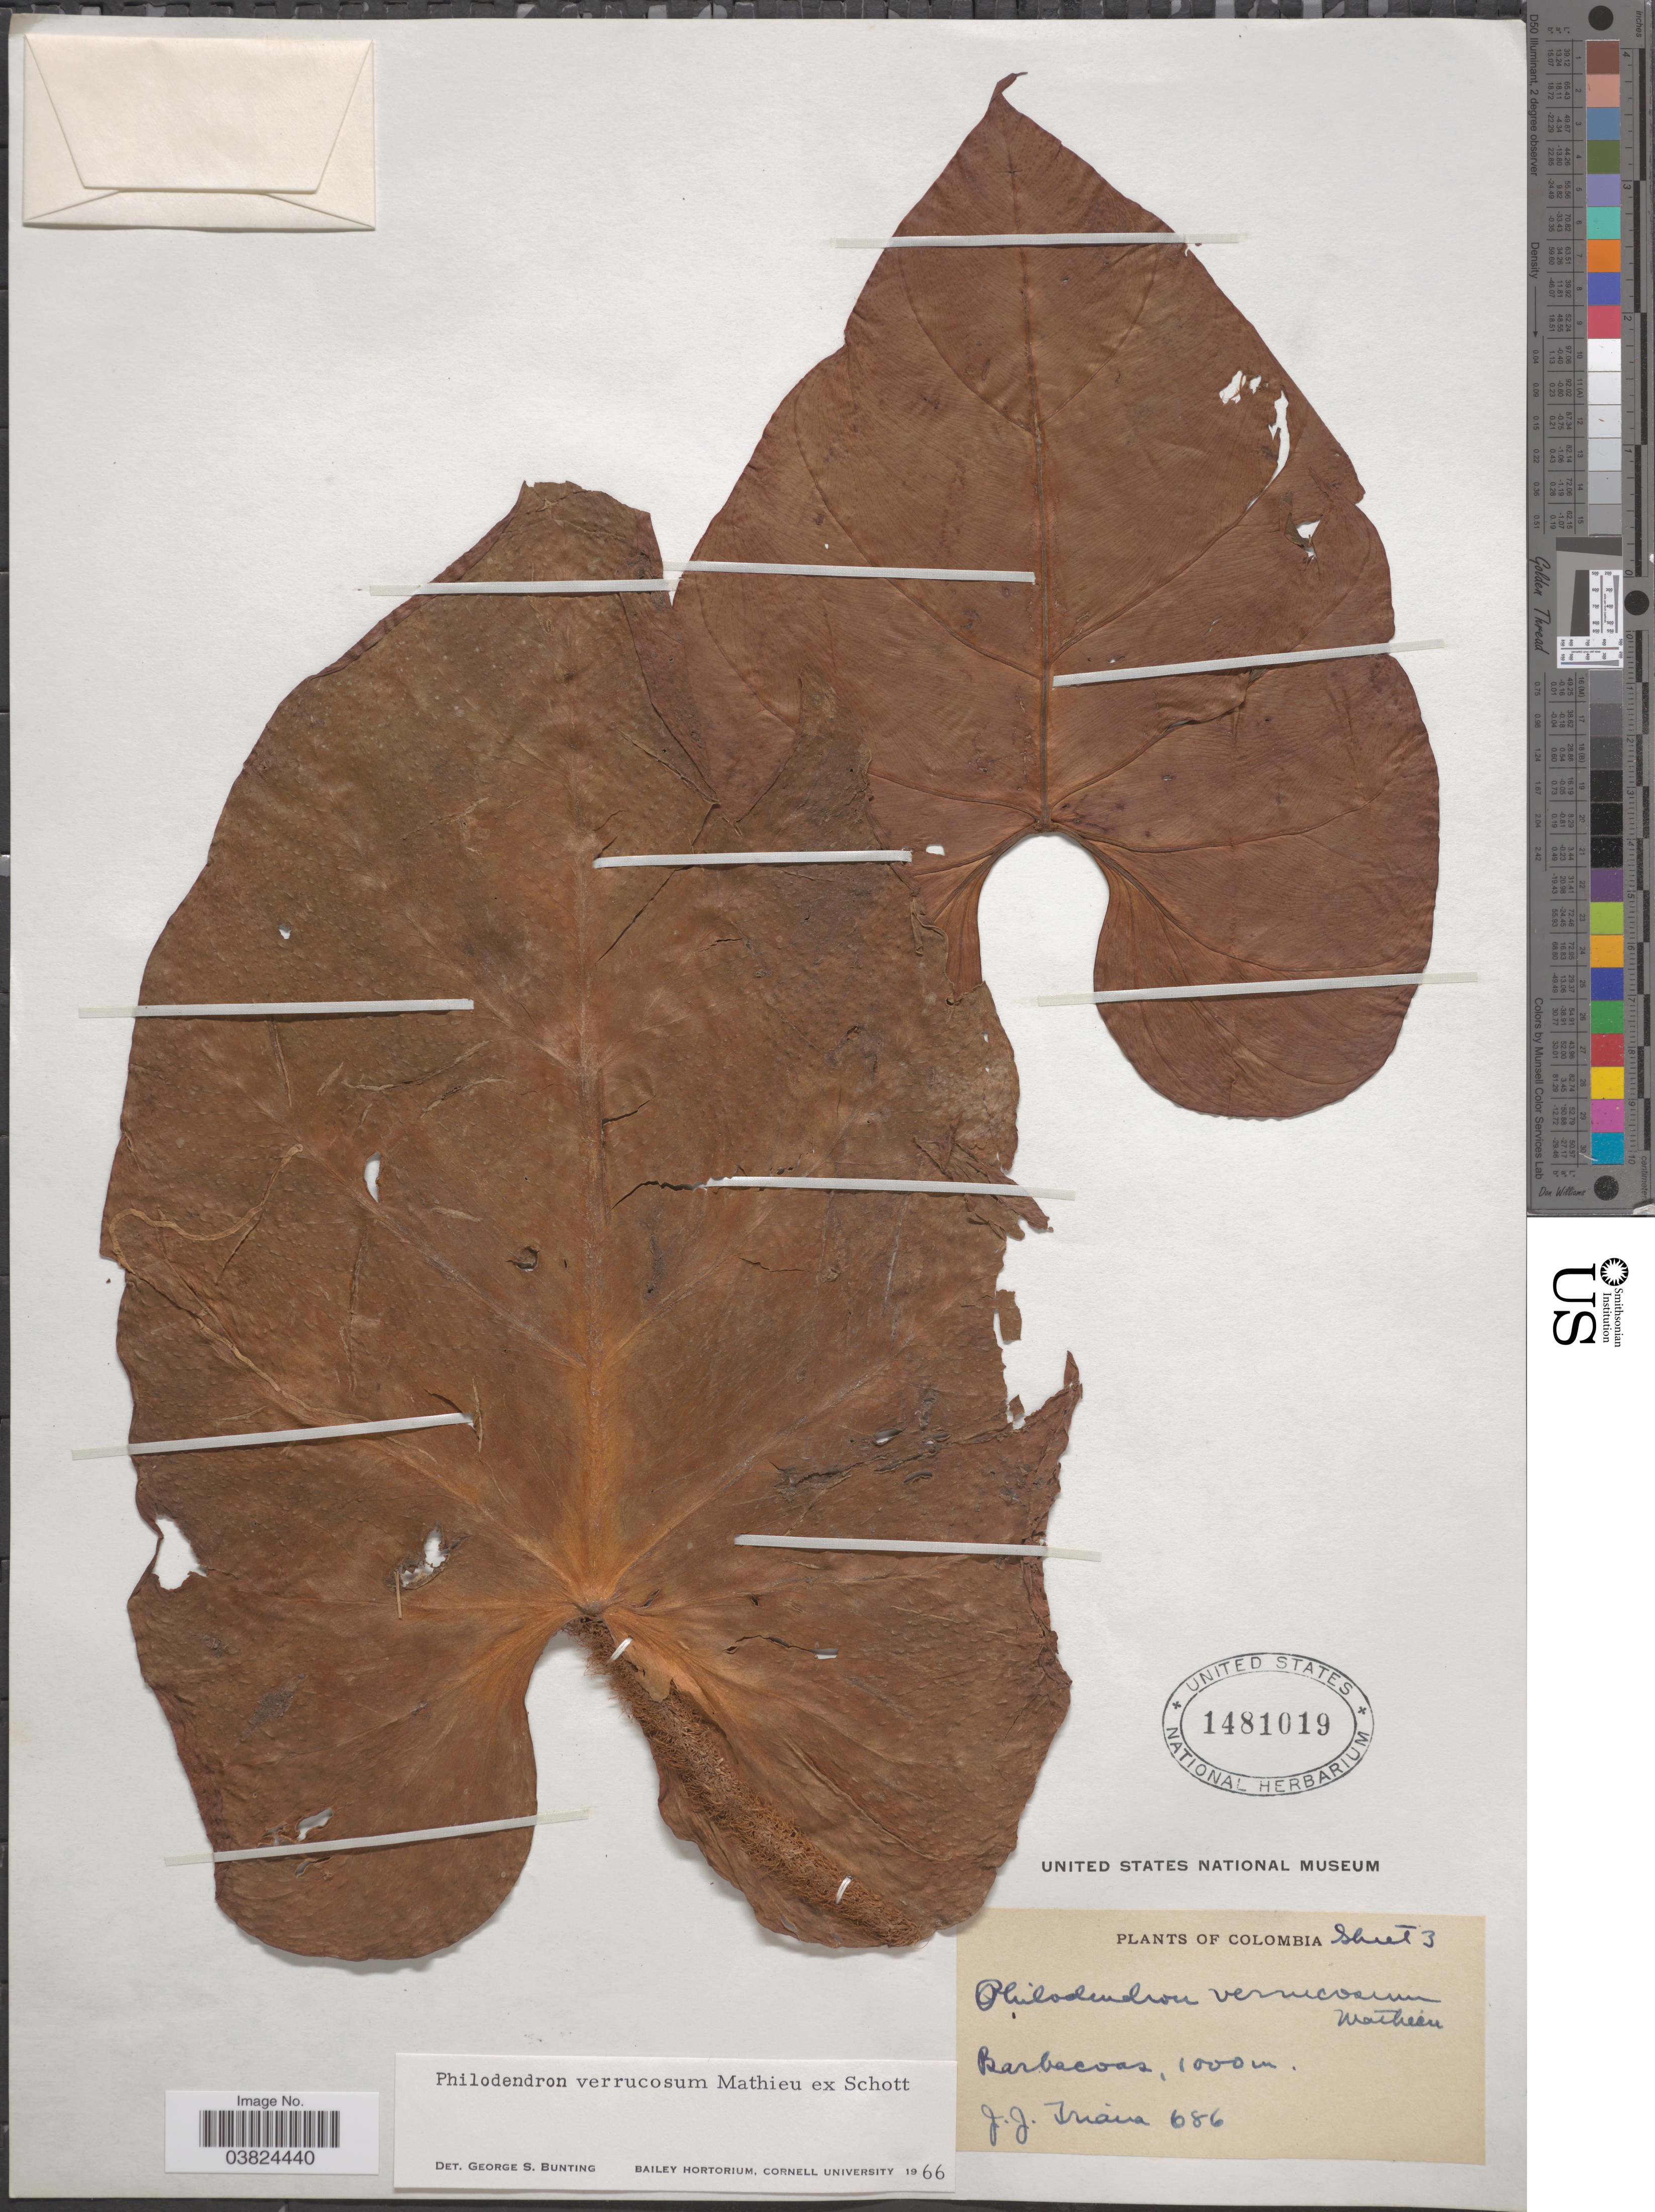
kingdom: Plantae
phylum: Tracheophyta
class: Liliopsida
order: Alismatales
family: Araceae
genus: Philodendron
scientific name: Philodendron verrucosum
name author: L. Mathieu ex Schott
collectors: J. J. Triana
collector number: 686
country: Colombia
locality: Barbacoas.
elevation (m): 1000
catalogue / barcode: US 1481019